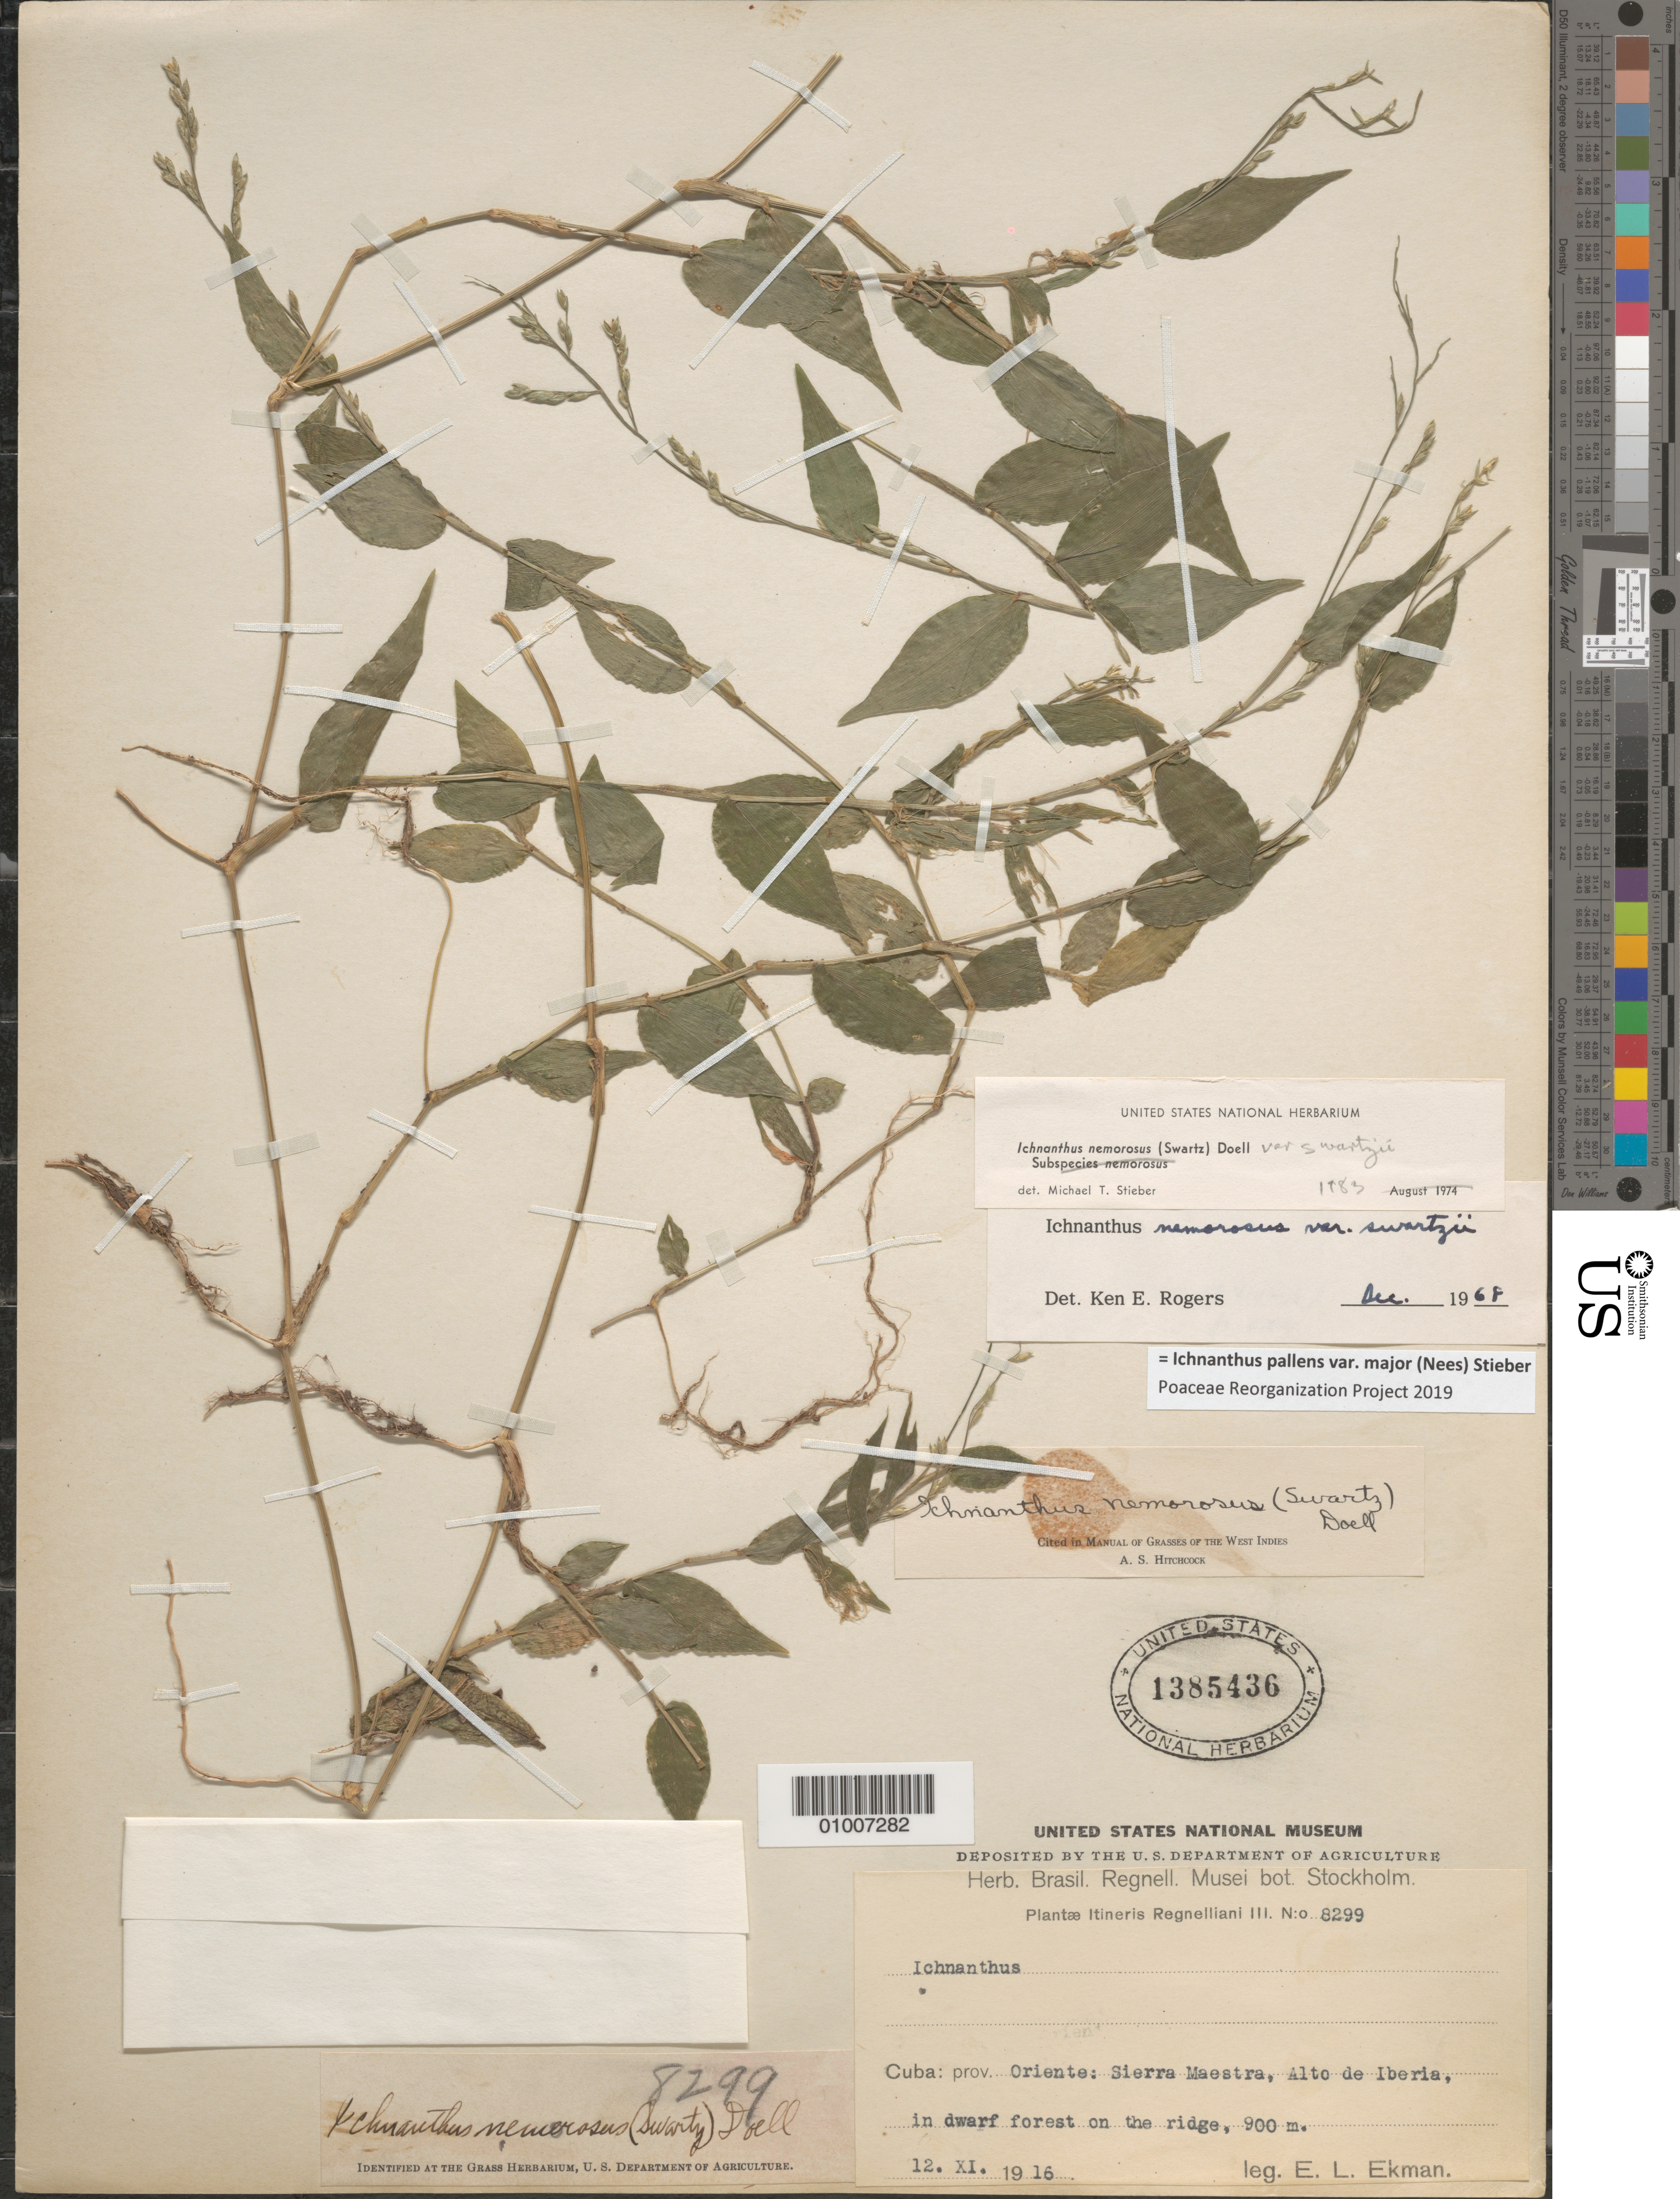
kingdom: Plantae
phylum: Tracheophyta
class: Liliopsida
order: Poales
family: Poaceae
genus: Ichnanthus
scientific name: Ichnanthus nemorosus var. swartzii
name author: K.E. Rogers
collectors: E. L. Ekman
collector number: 8299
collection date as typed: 12 Nov 1916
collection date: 1916-11-12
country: Cuba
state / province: Oriente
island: Cuba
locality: Oriente, Sierra Maestra, Alto de Iberia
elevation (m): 900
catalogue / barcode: US 1385436